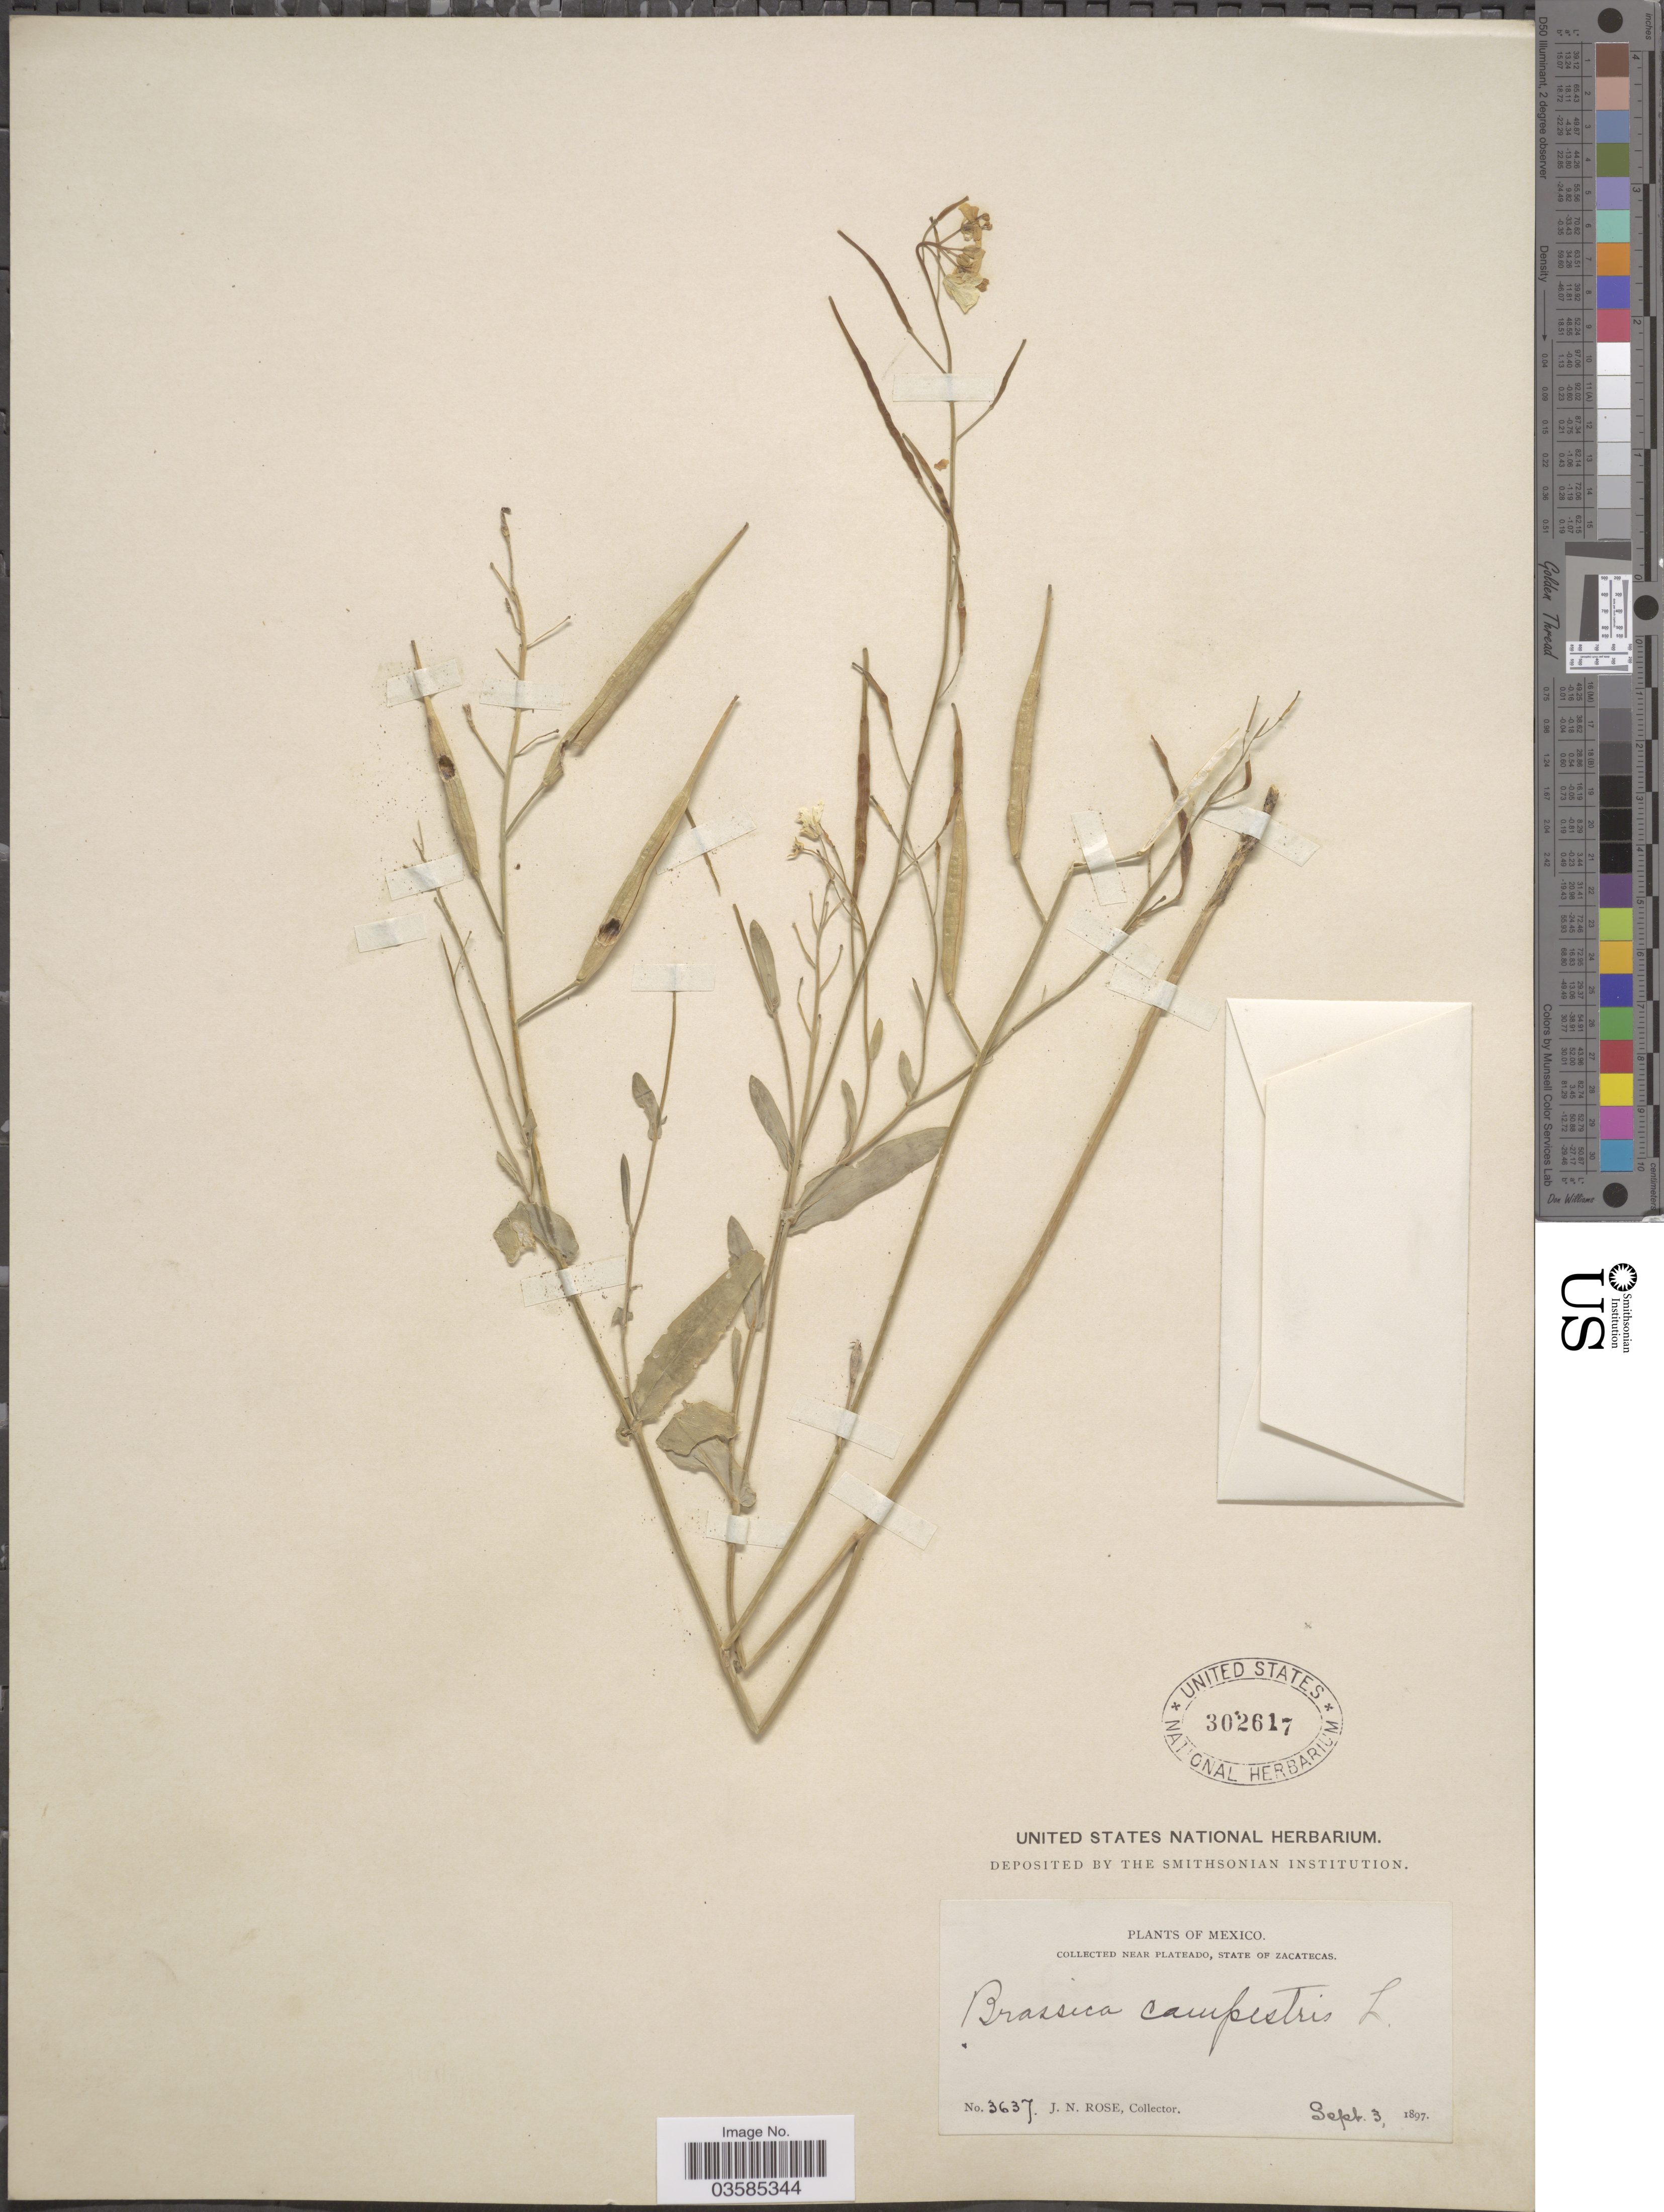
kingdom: Plantae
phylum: Tracheophyta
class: Magnoliopsida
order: Brassicales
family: Brassicaceae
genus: Brassica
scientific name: Brassica campestris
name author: L.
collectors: J. N. Rose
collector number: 3637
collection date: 1897-09-03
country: Mexico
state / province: Zacatecas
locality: Near Plateado.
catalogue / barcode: US 302617